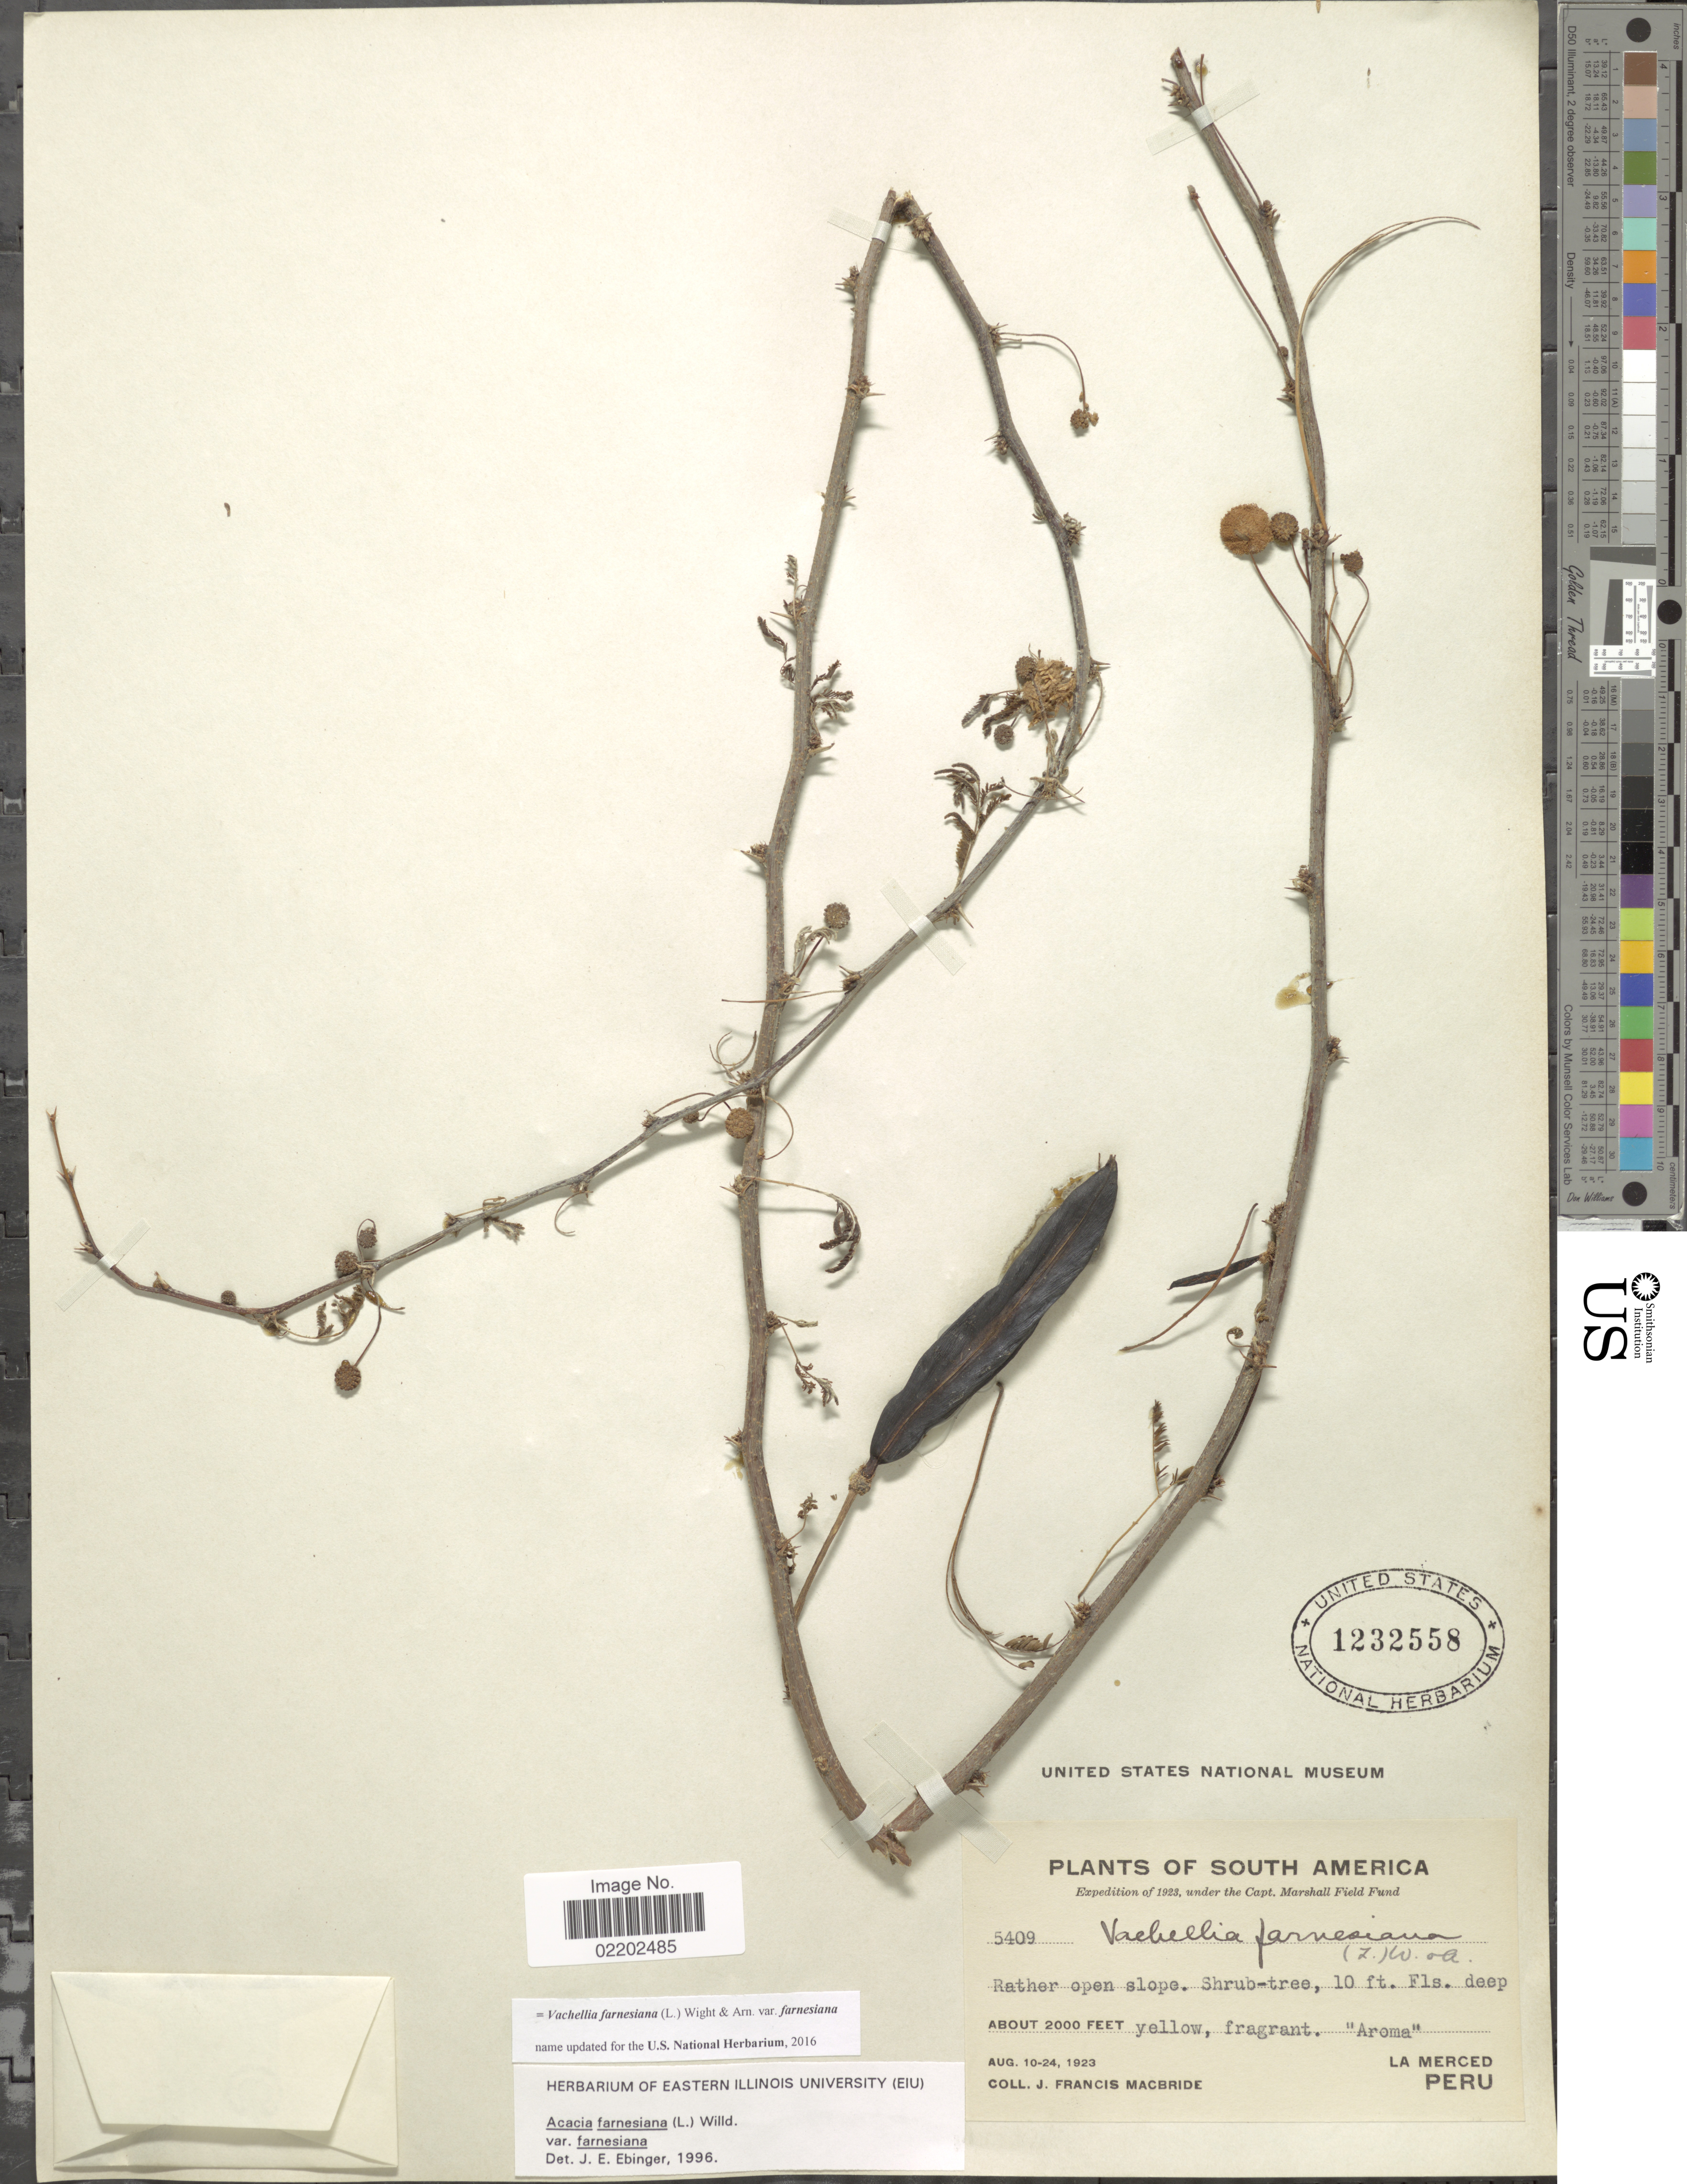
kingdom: Plantae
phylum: Tracheophyta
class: Magnoliopsida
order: Fabales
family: Fabaceae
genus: Vachellia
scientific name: Vachellia farnesiana var. farnesiana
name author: (L.) Wight & Arn.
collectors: J. F. Macbride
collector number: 5409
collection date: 1923-08-10/1923-08-24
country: Peru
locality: South America, rather open slope, La Merced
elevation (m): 610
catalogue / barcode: US 1232558